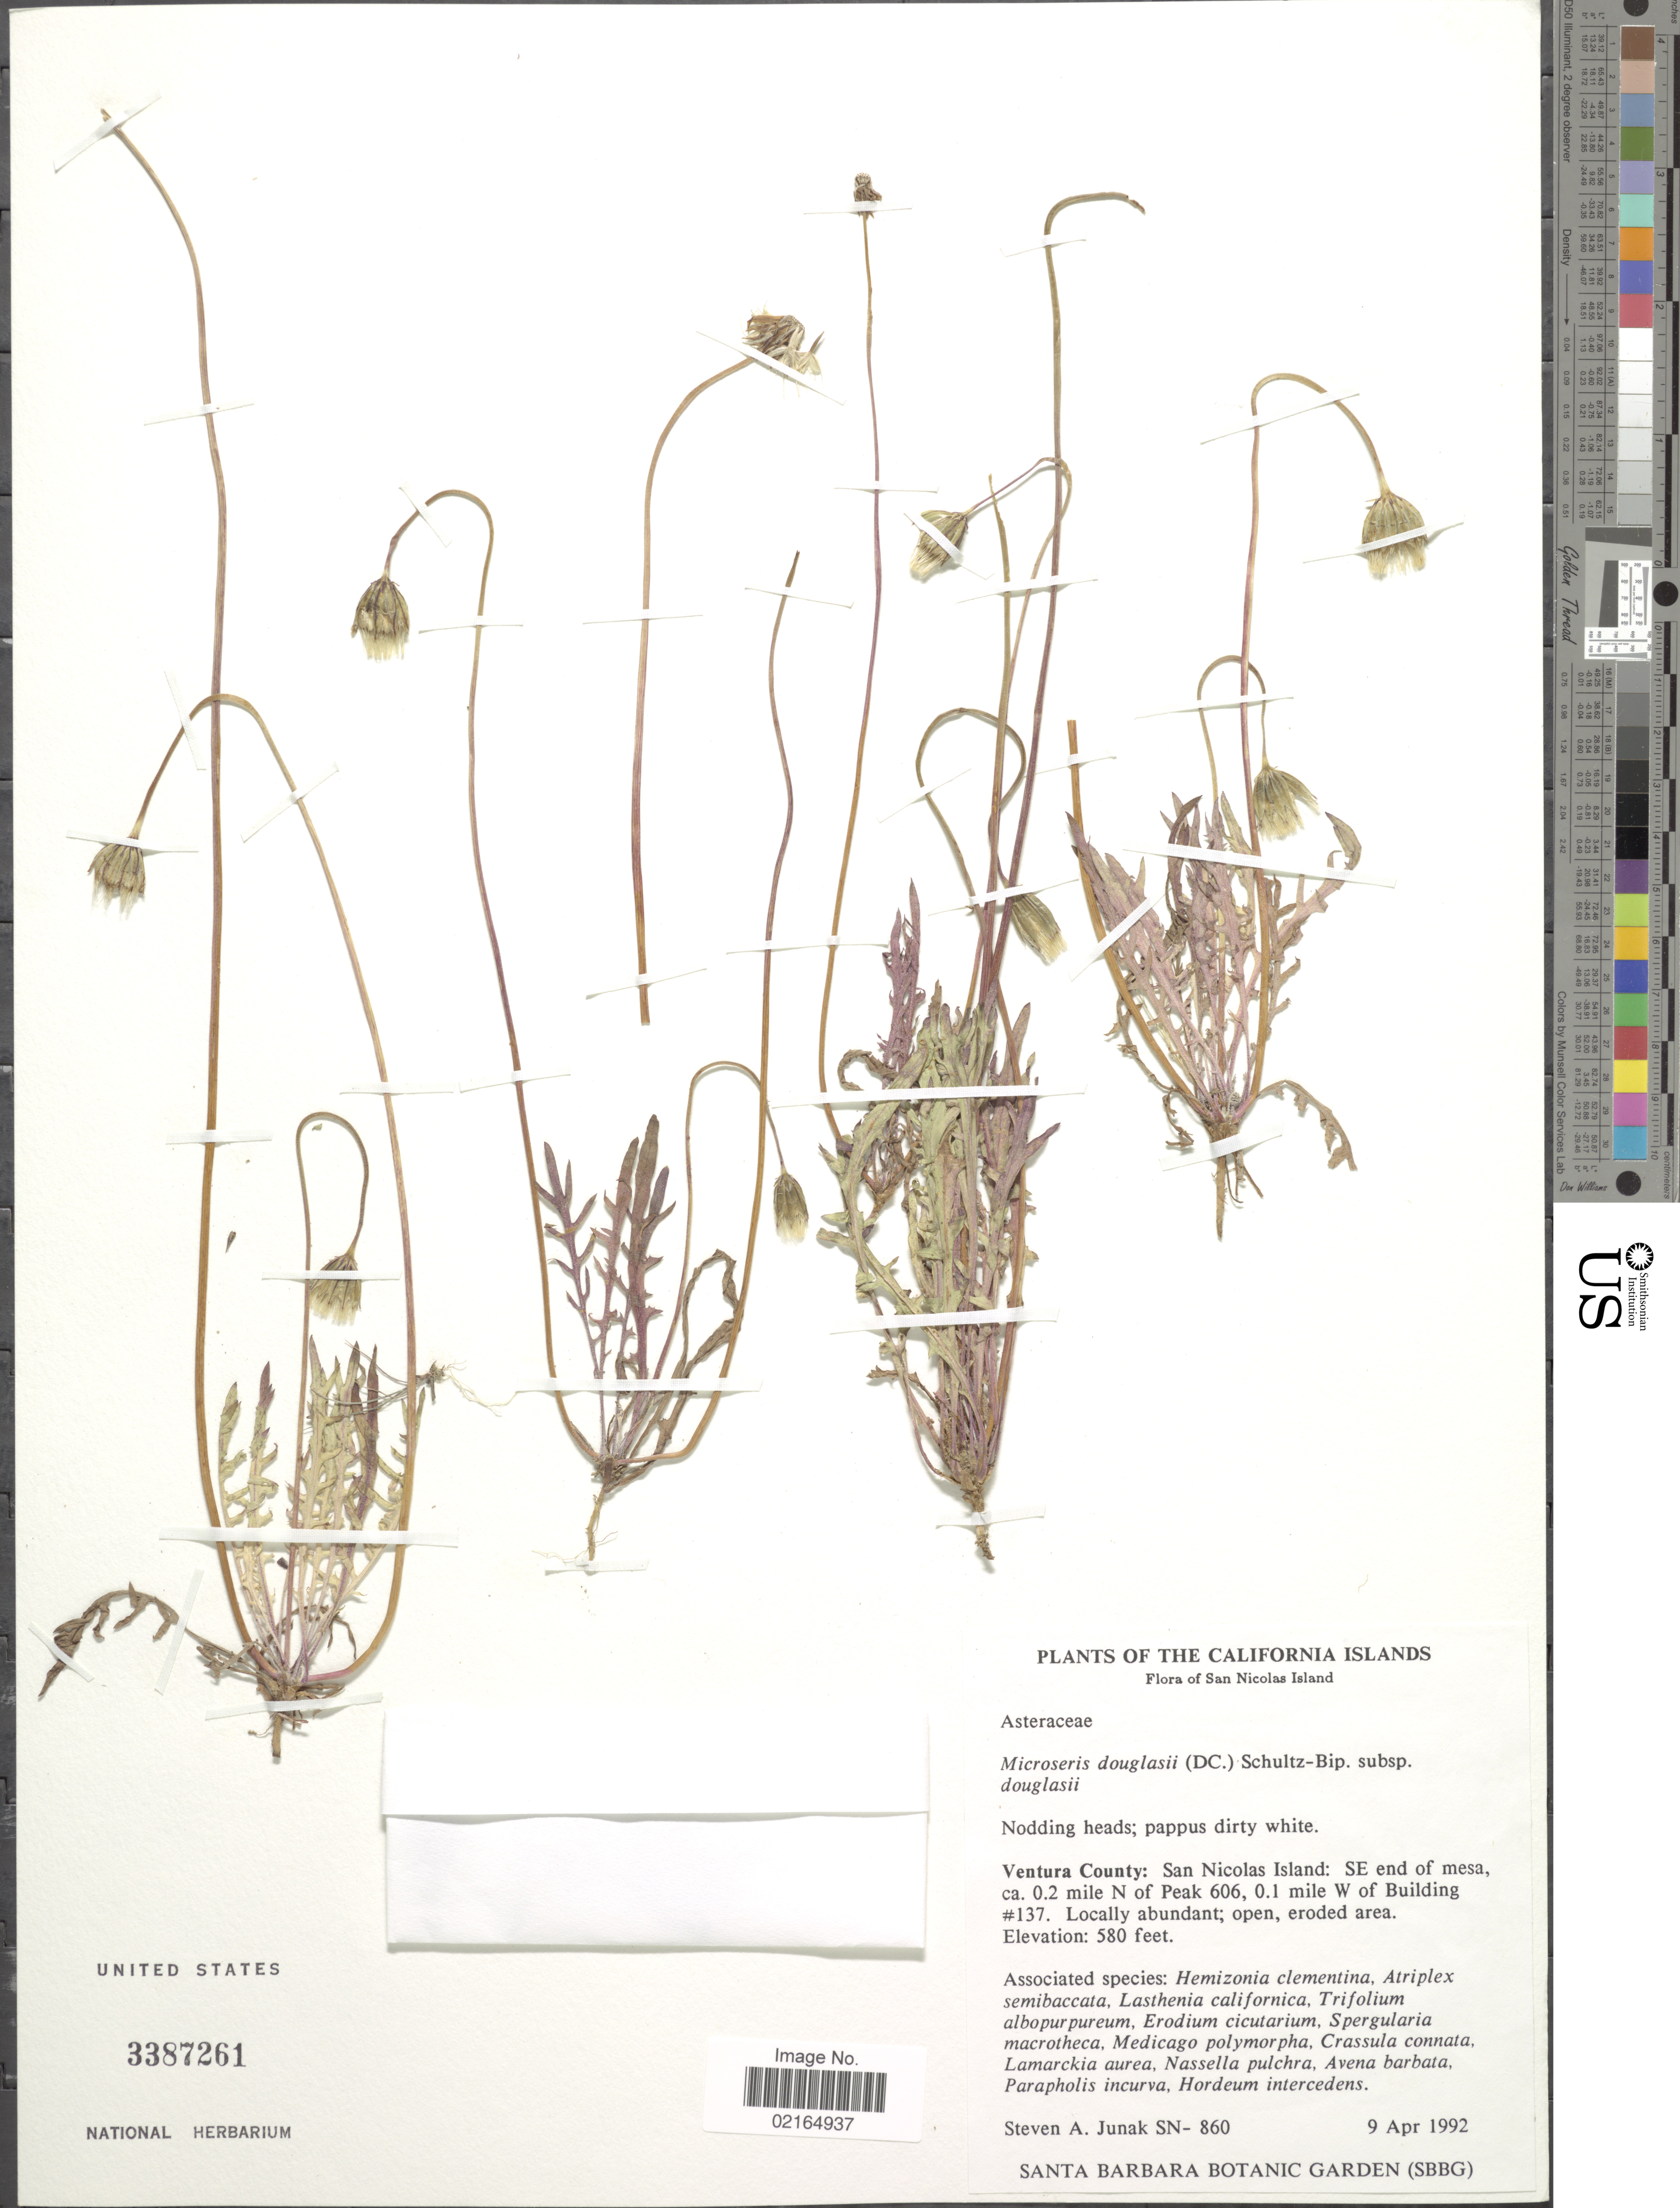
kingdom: Plantae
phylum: Tracheophyta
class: Magnoliopsida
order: Asterales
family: Asteraceae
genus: Microseris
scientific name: Microseris douglasii subsp. douglasii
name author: (DC.) Sch. Bip.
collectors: S. Junak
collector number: SN-860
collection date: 1992-04-09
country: United States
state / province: California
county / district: Ventura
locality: The California Islands, San Nicolas Island, Ventura County: San Nicolas Island: SE end of mesa, ca. 0.2 mile N of Peak 606, 0.1 mile W of Building #137.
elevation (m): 177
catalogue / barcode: US 3387261